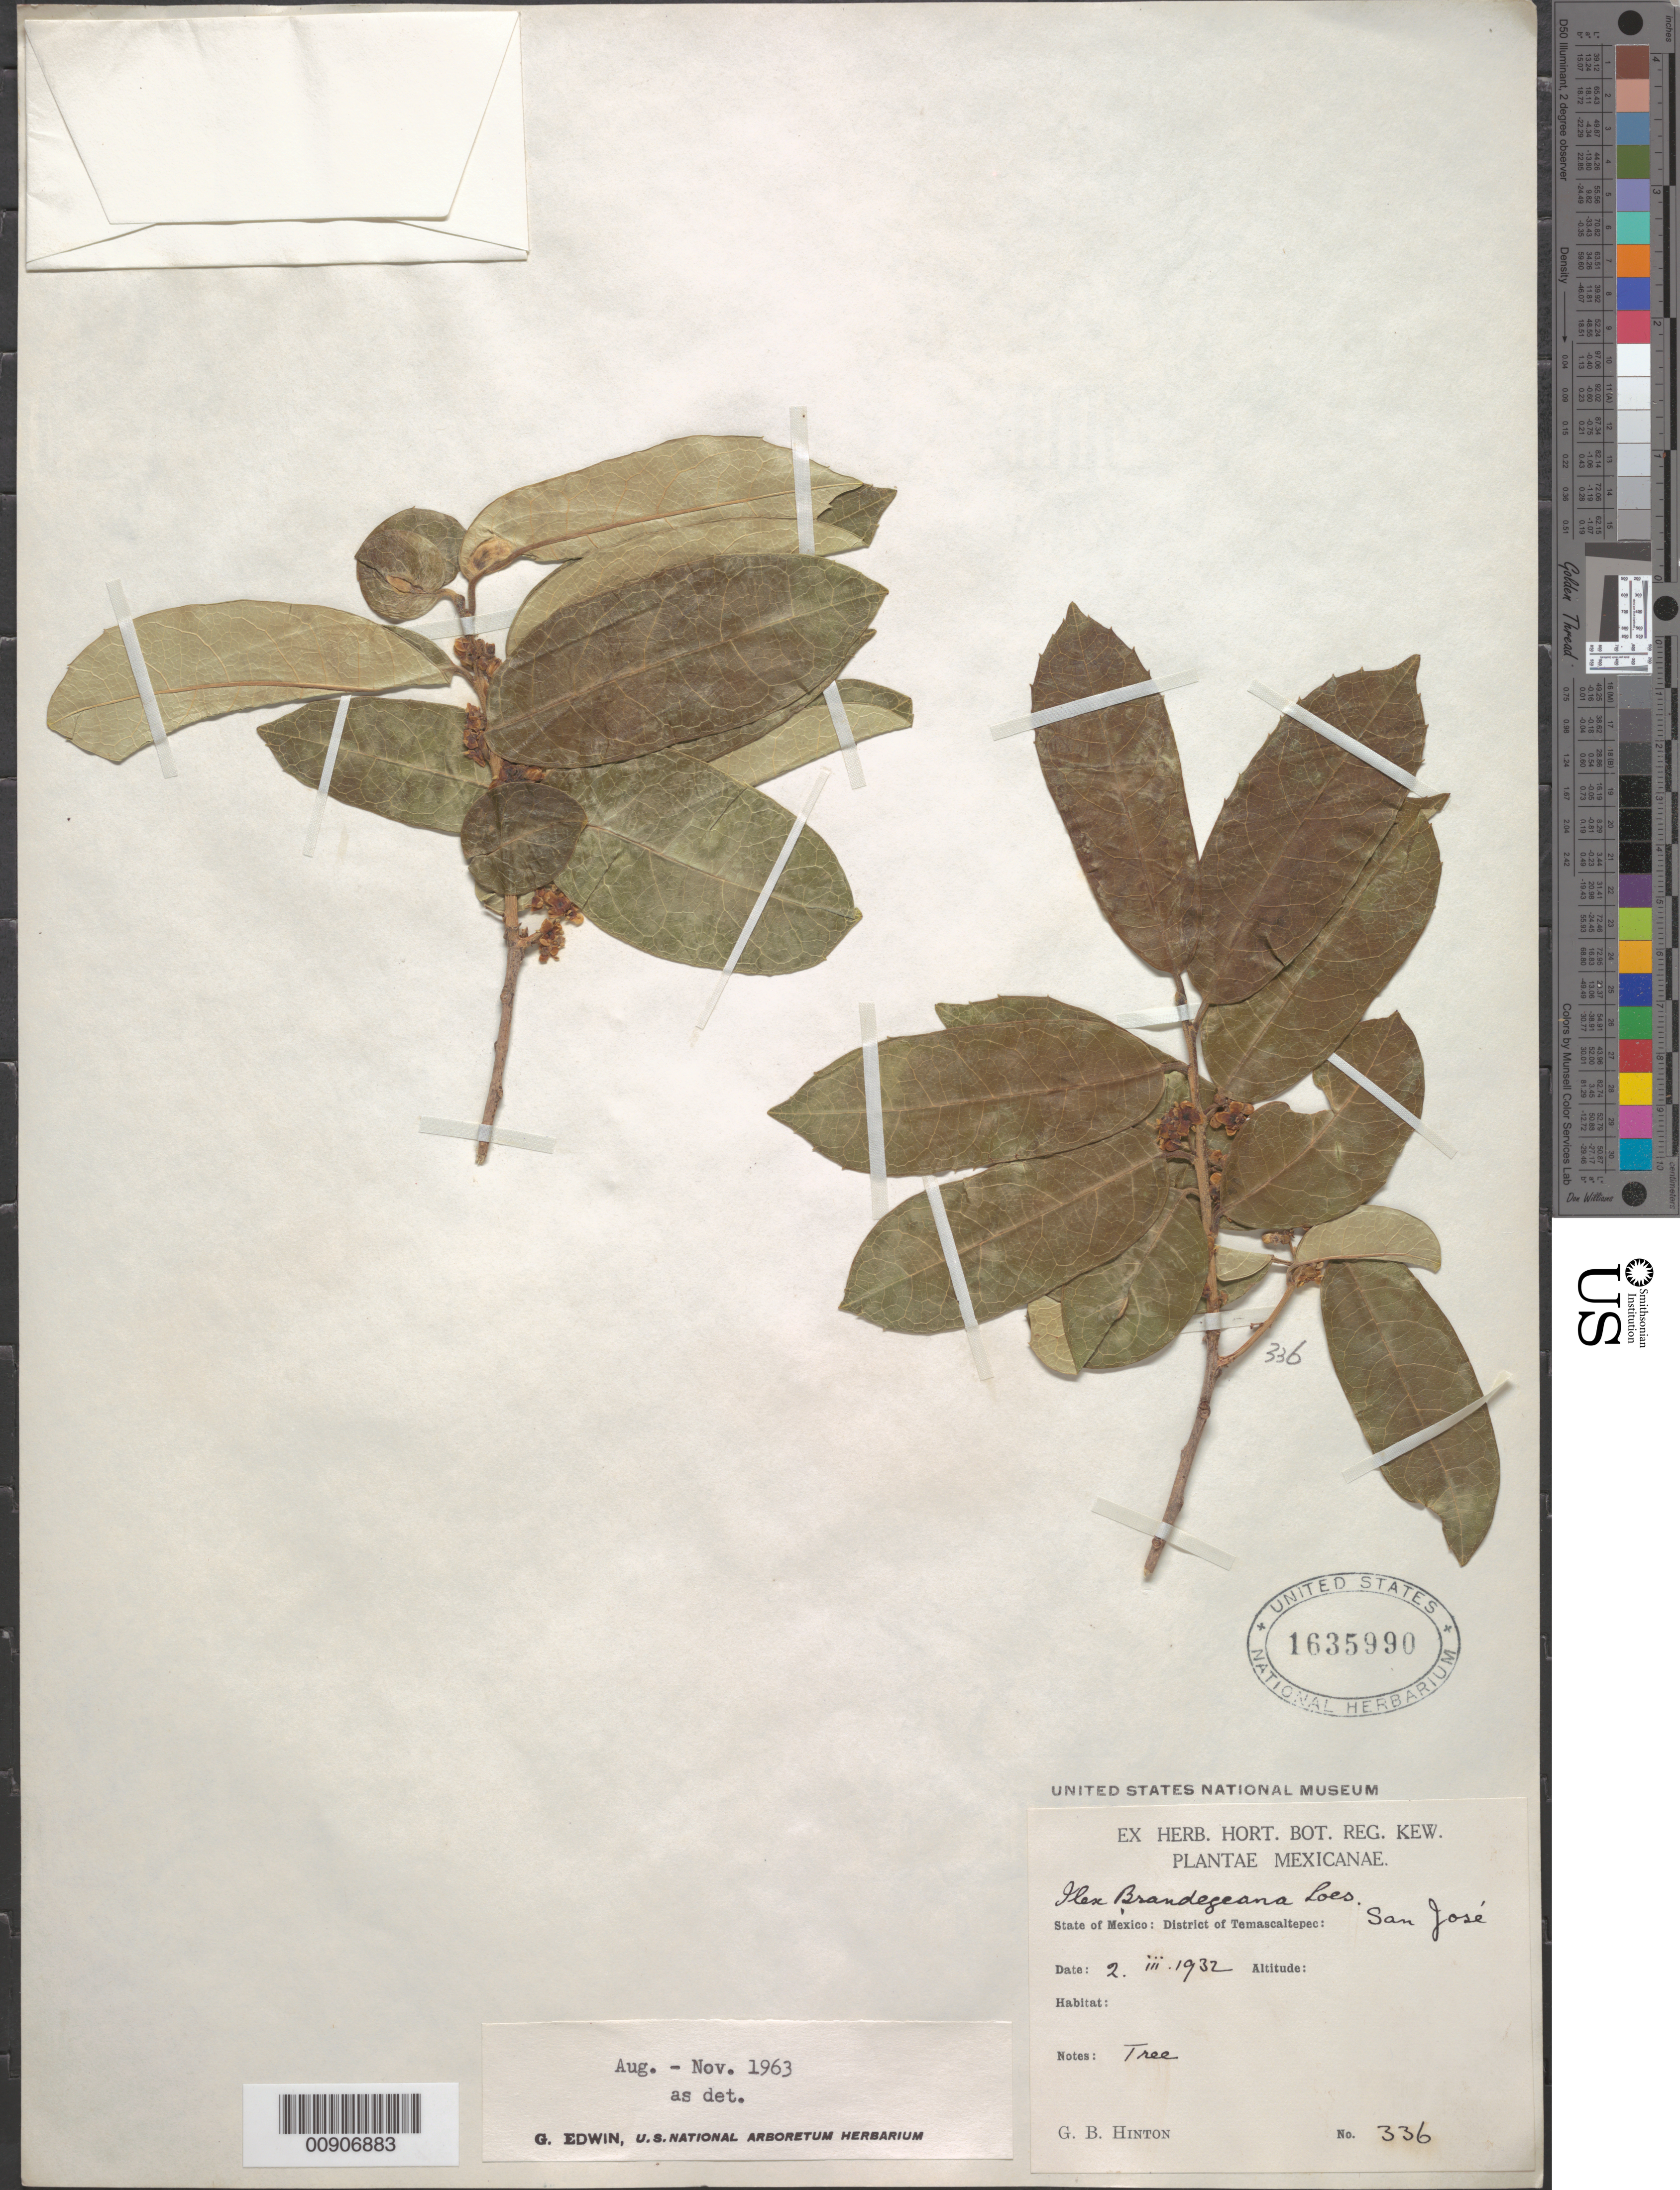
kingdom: Plantae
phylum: Tracheophyta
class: Magnoliopsida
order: Aquifoliales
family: Aquifoliaceae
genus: Ilex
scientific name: Ilex brandegeana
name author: Loes.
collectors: G. B. Hinton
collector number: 336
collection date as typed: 02 Mar 1932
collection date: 1932-03-02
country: Mexico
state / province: México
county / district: Temascaltepec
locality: State of México: District of Temascaltepec: San José.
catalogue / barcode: US 1635990